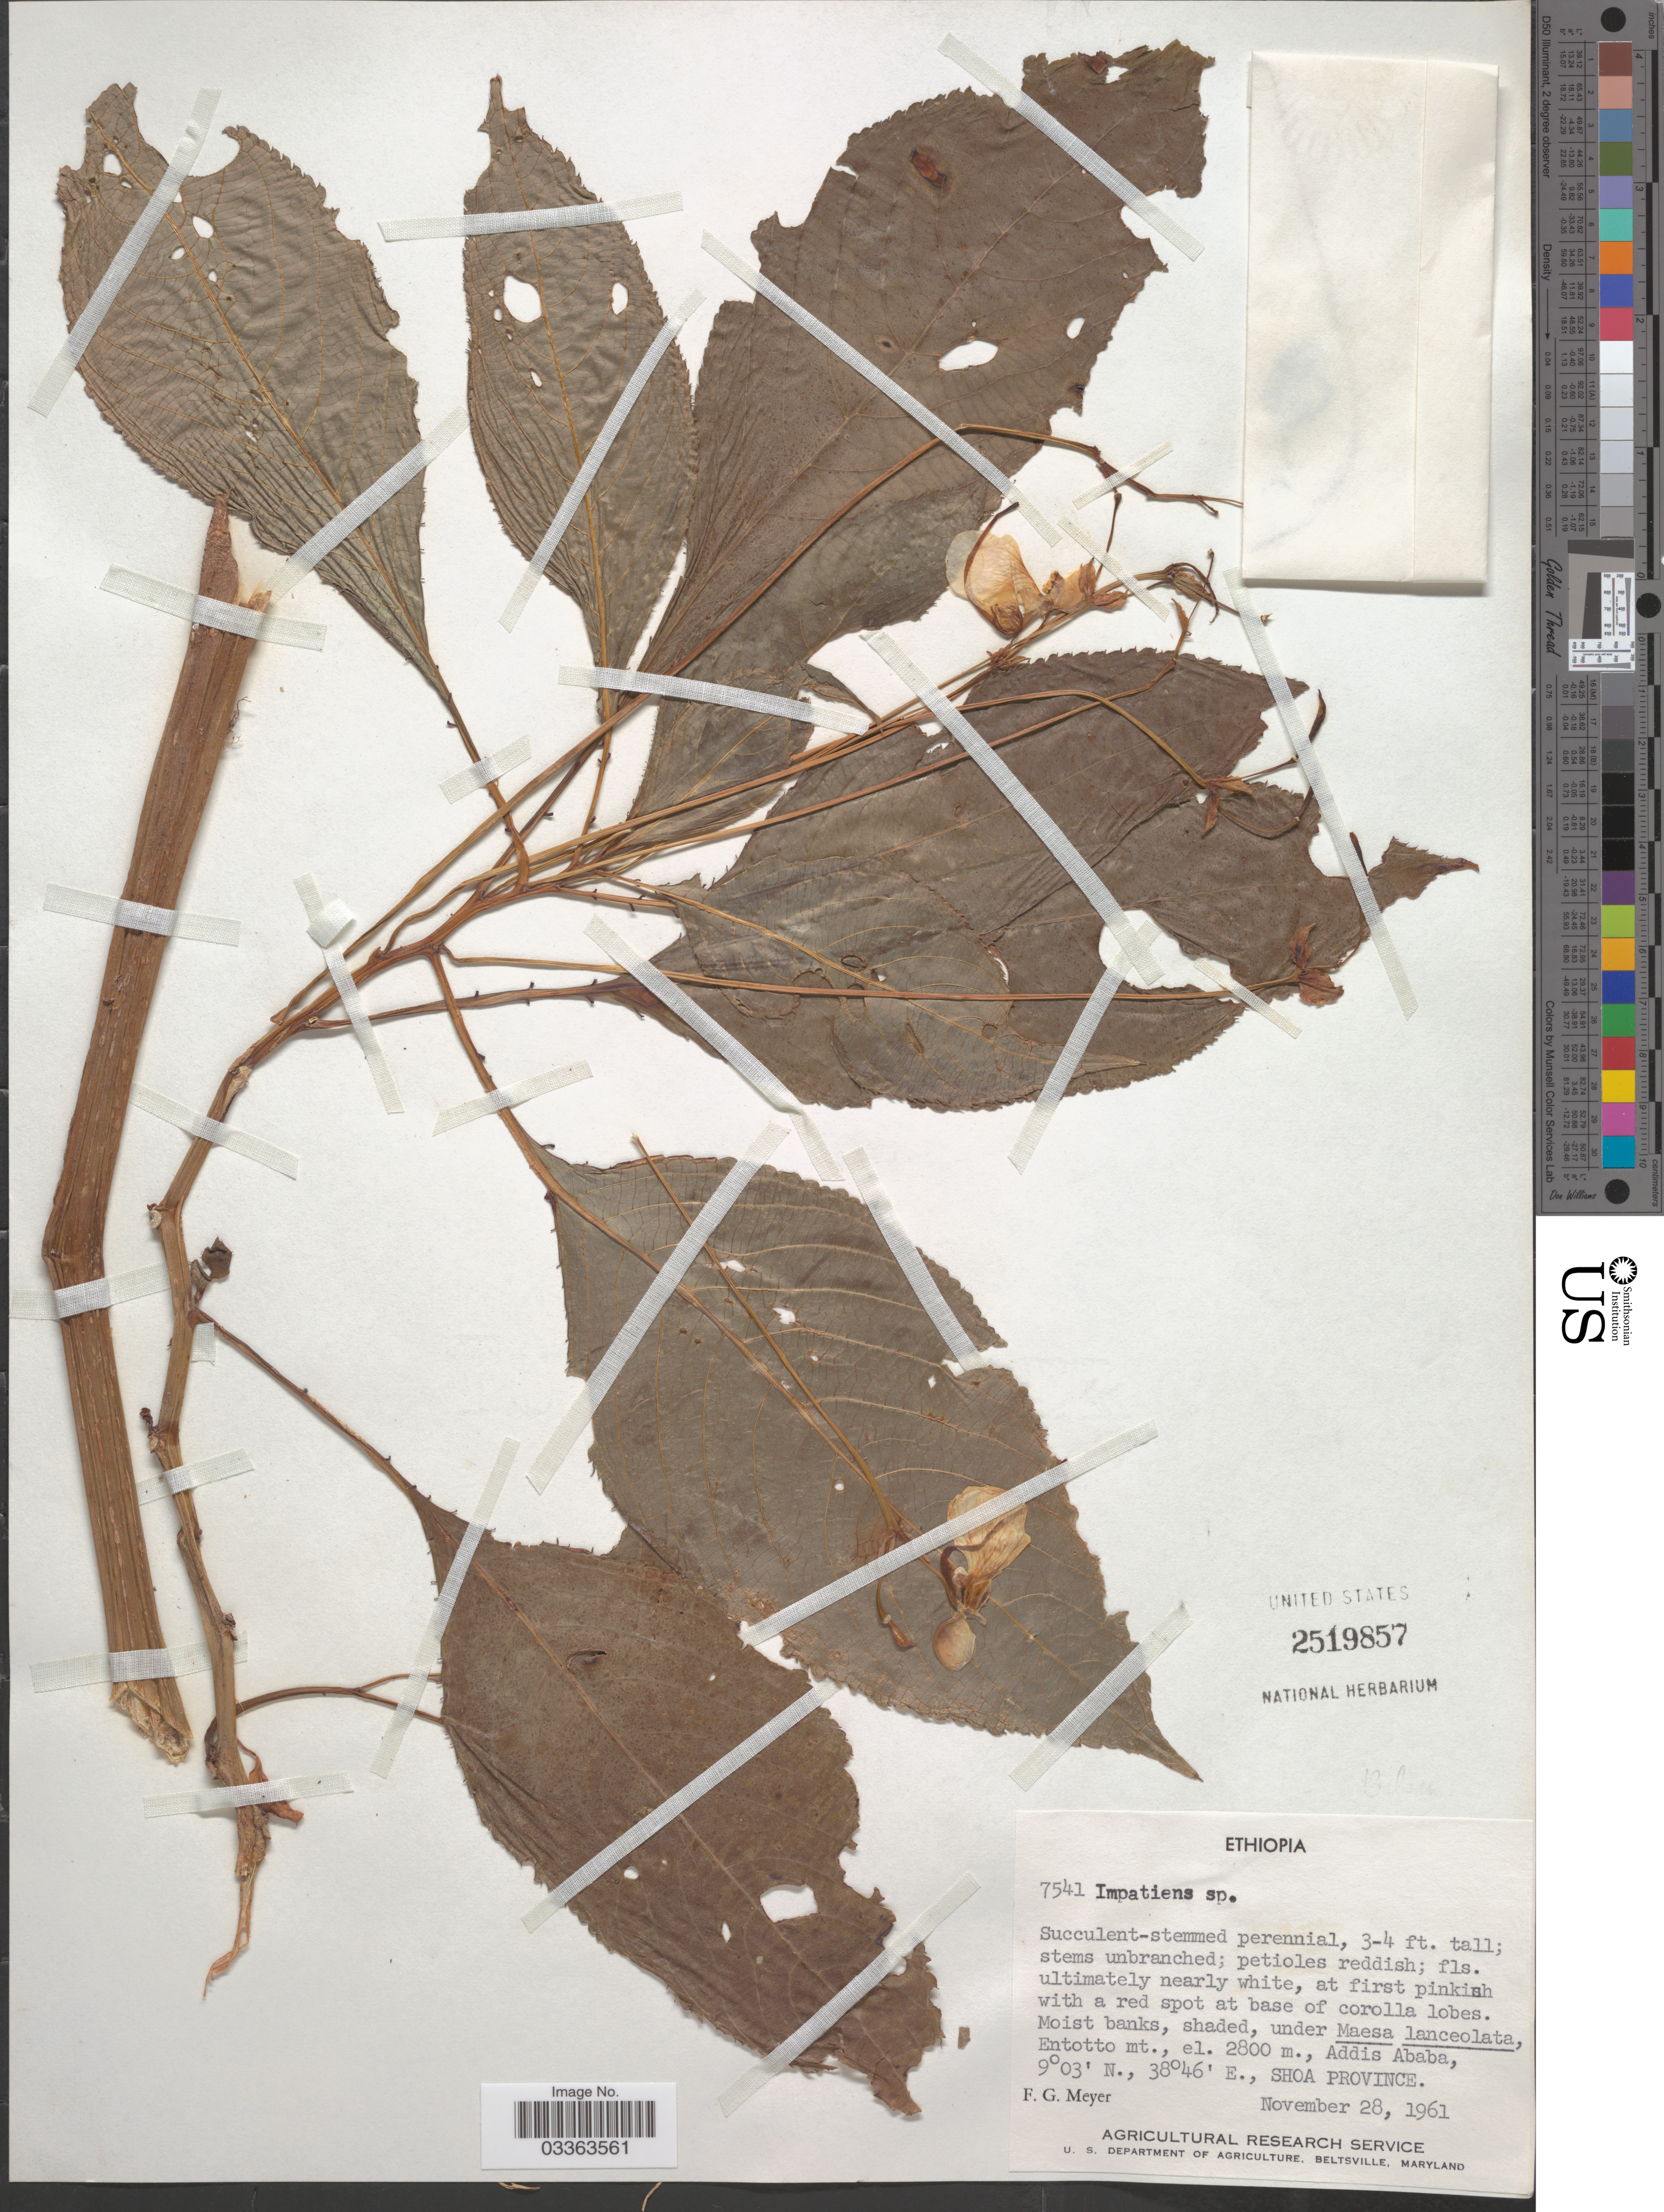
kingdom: Plantae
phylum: Tracheophyta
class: Magnoliopsida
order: Ericales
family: Balsaminaceae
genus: Impatiens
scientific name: Impatiens sp.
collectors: F. G. Meyer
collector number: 7541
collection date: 1961-11-28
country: Ethiopia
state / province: Addis Ababa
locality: Entotto mt., Shoa Province.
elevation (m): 2800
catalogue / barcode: US 2519857